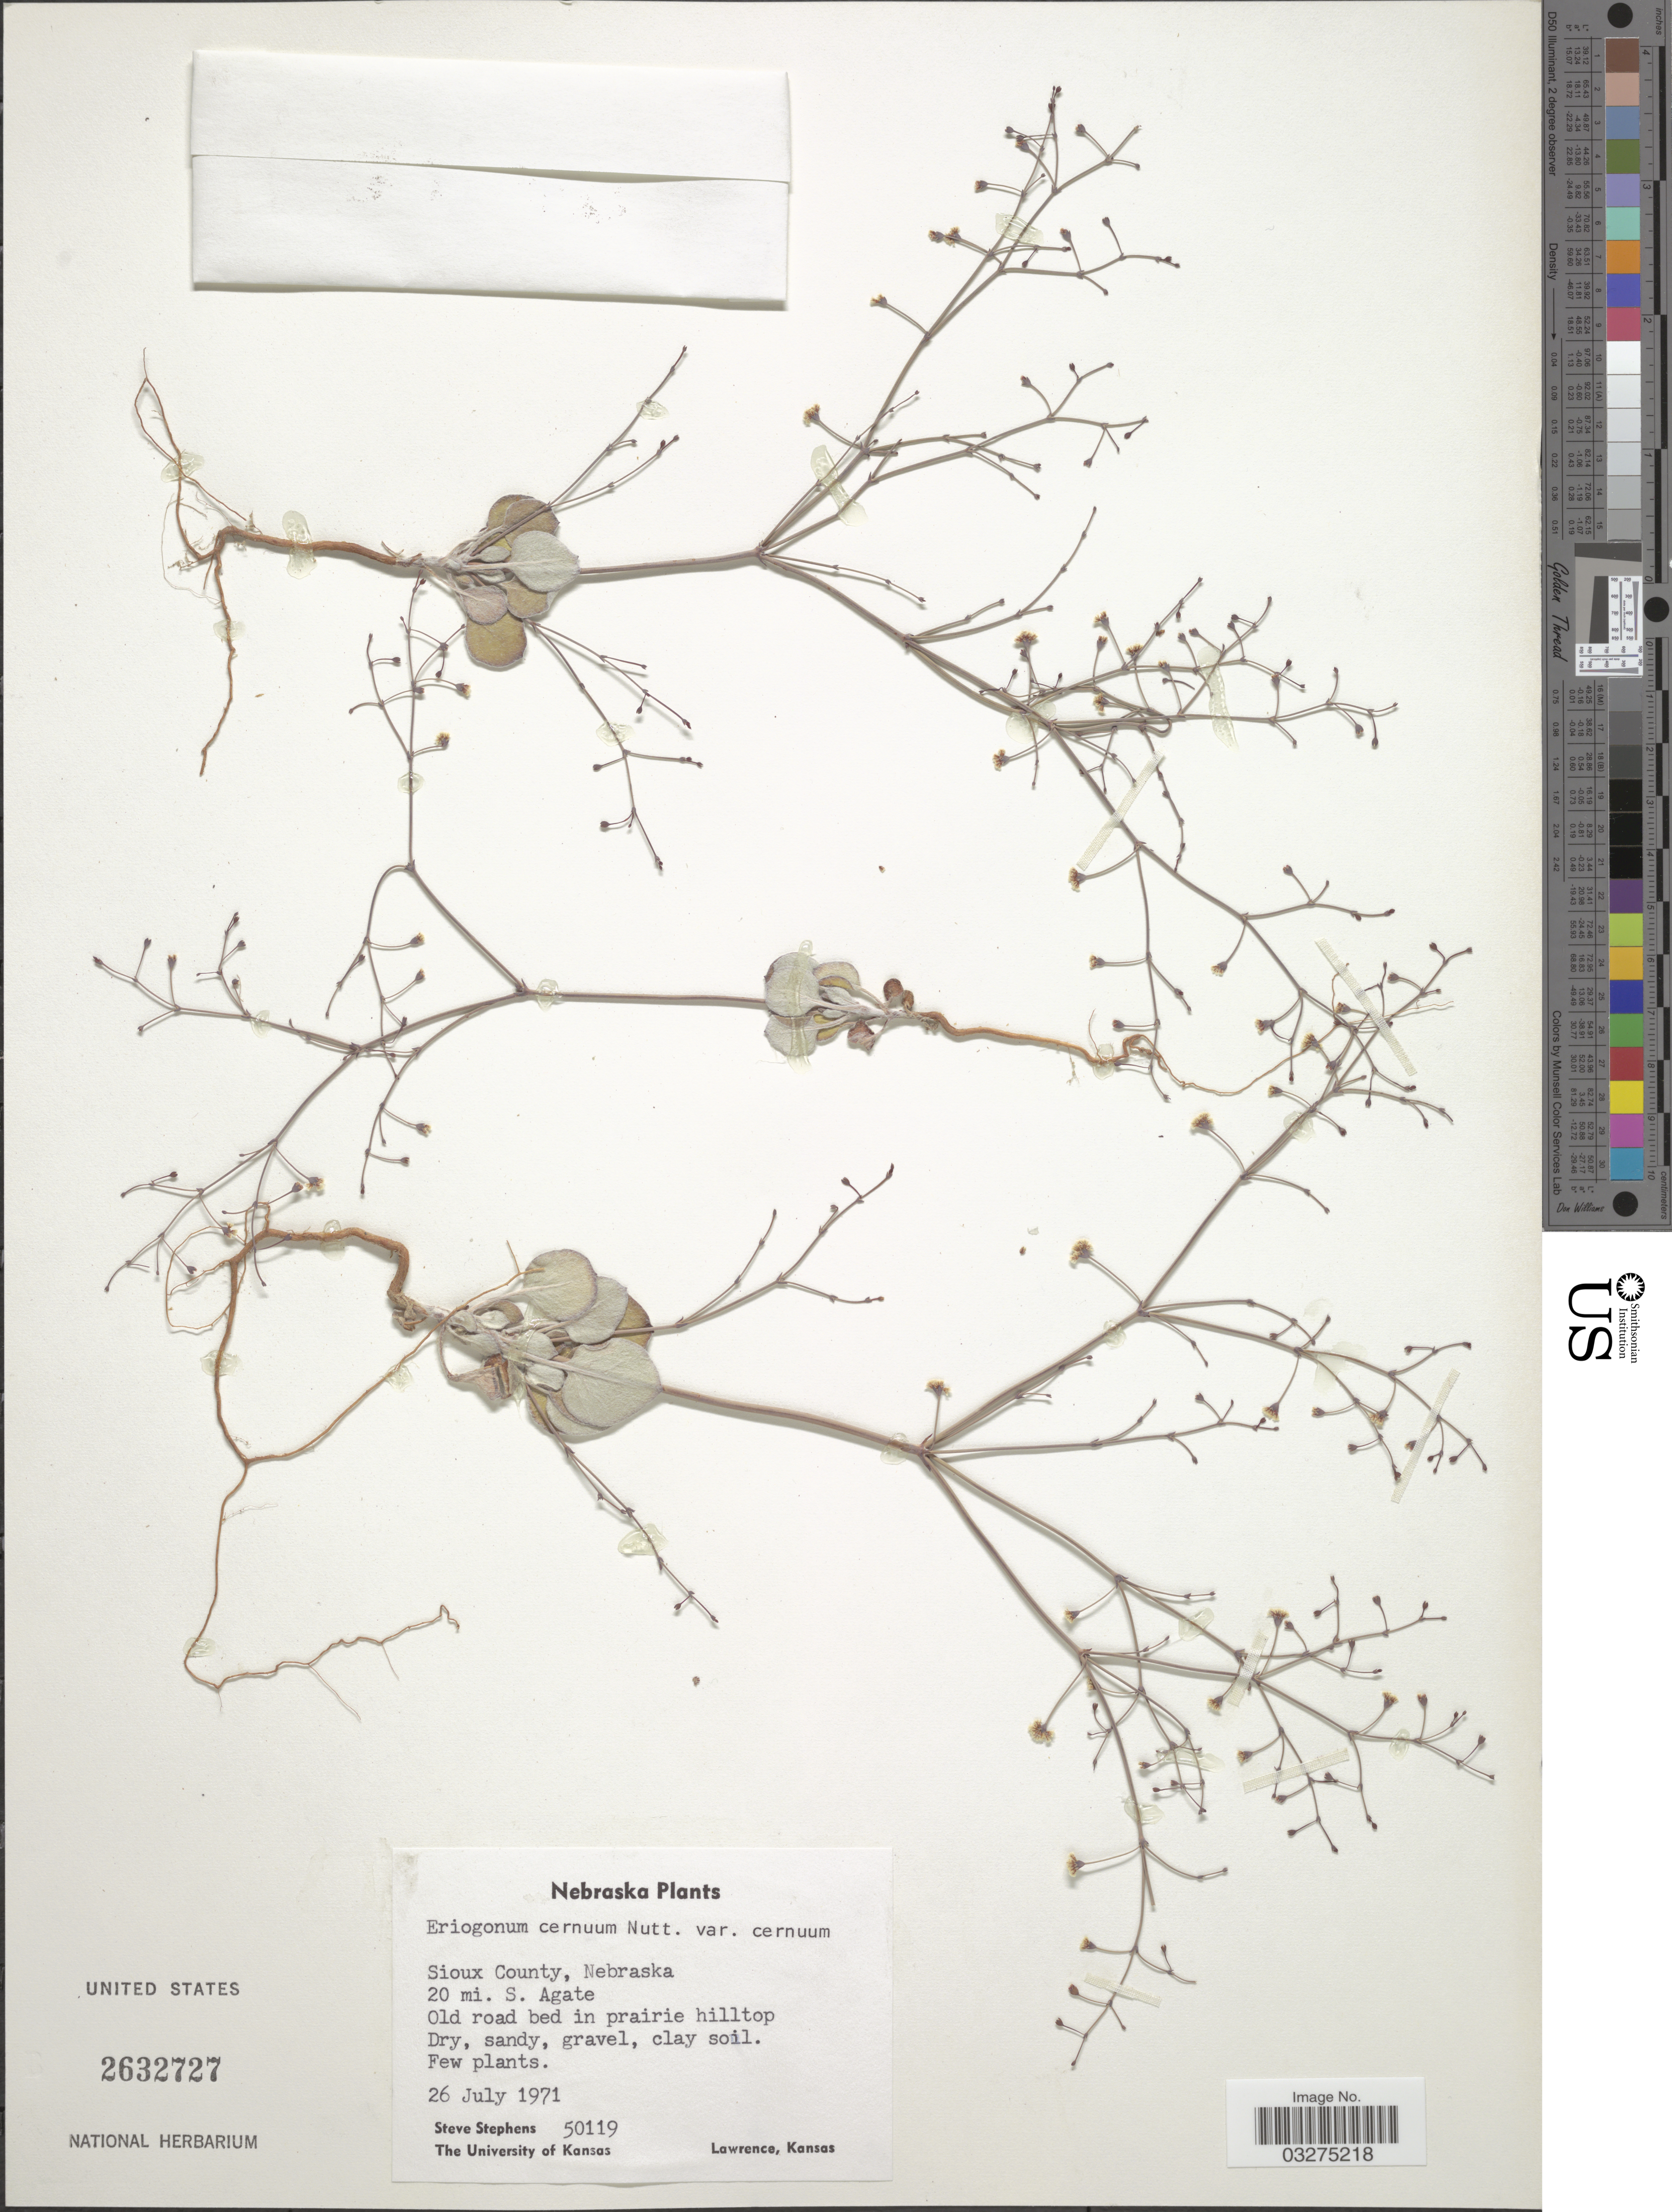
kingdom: Plantae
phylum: Tracheophyta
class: Magnoliopsida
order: Caryophyllales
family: Polygonaceae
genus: Eriogonum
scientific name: Eriogonum cernuum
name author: Nutt.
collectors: S. Stephens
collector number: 50119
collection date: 1971-07-26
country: United States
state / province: Nebraska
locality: Sioux County, 20 mi. S. Agate.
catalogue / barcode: US 2632727